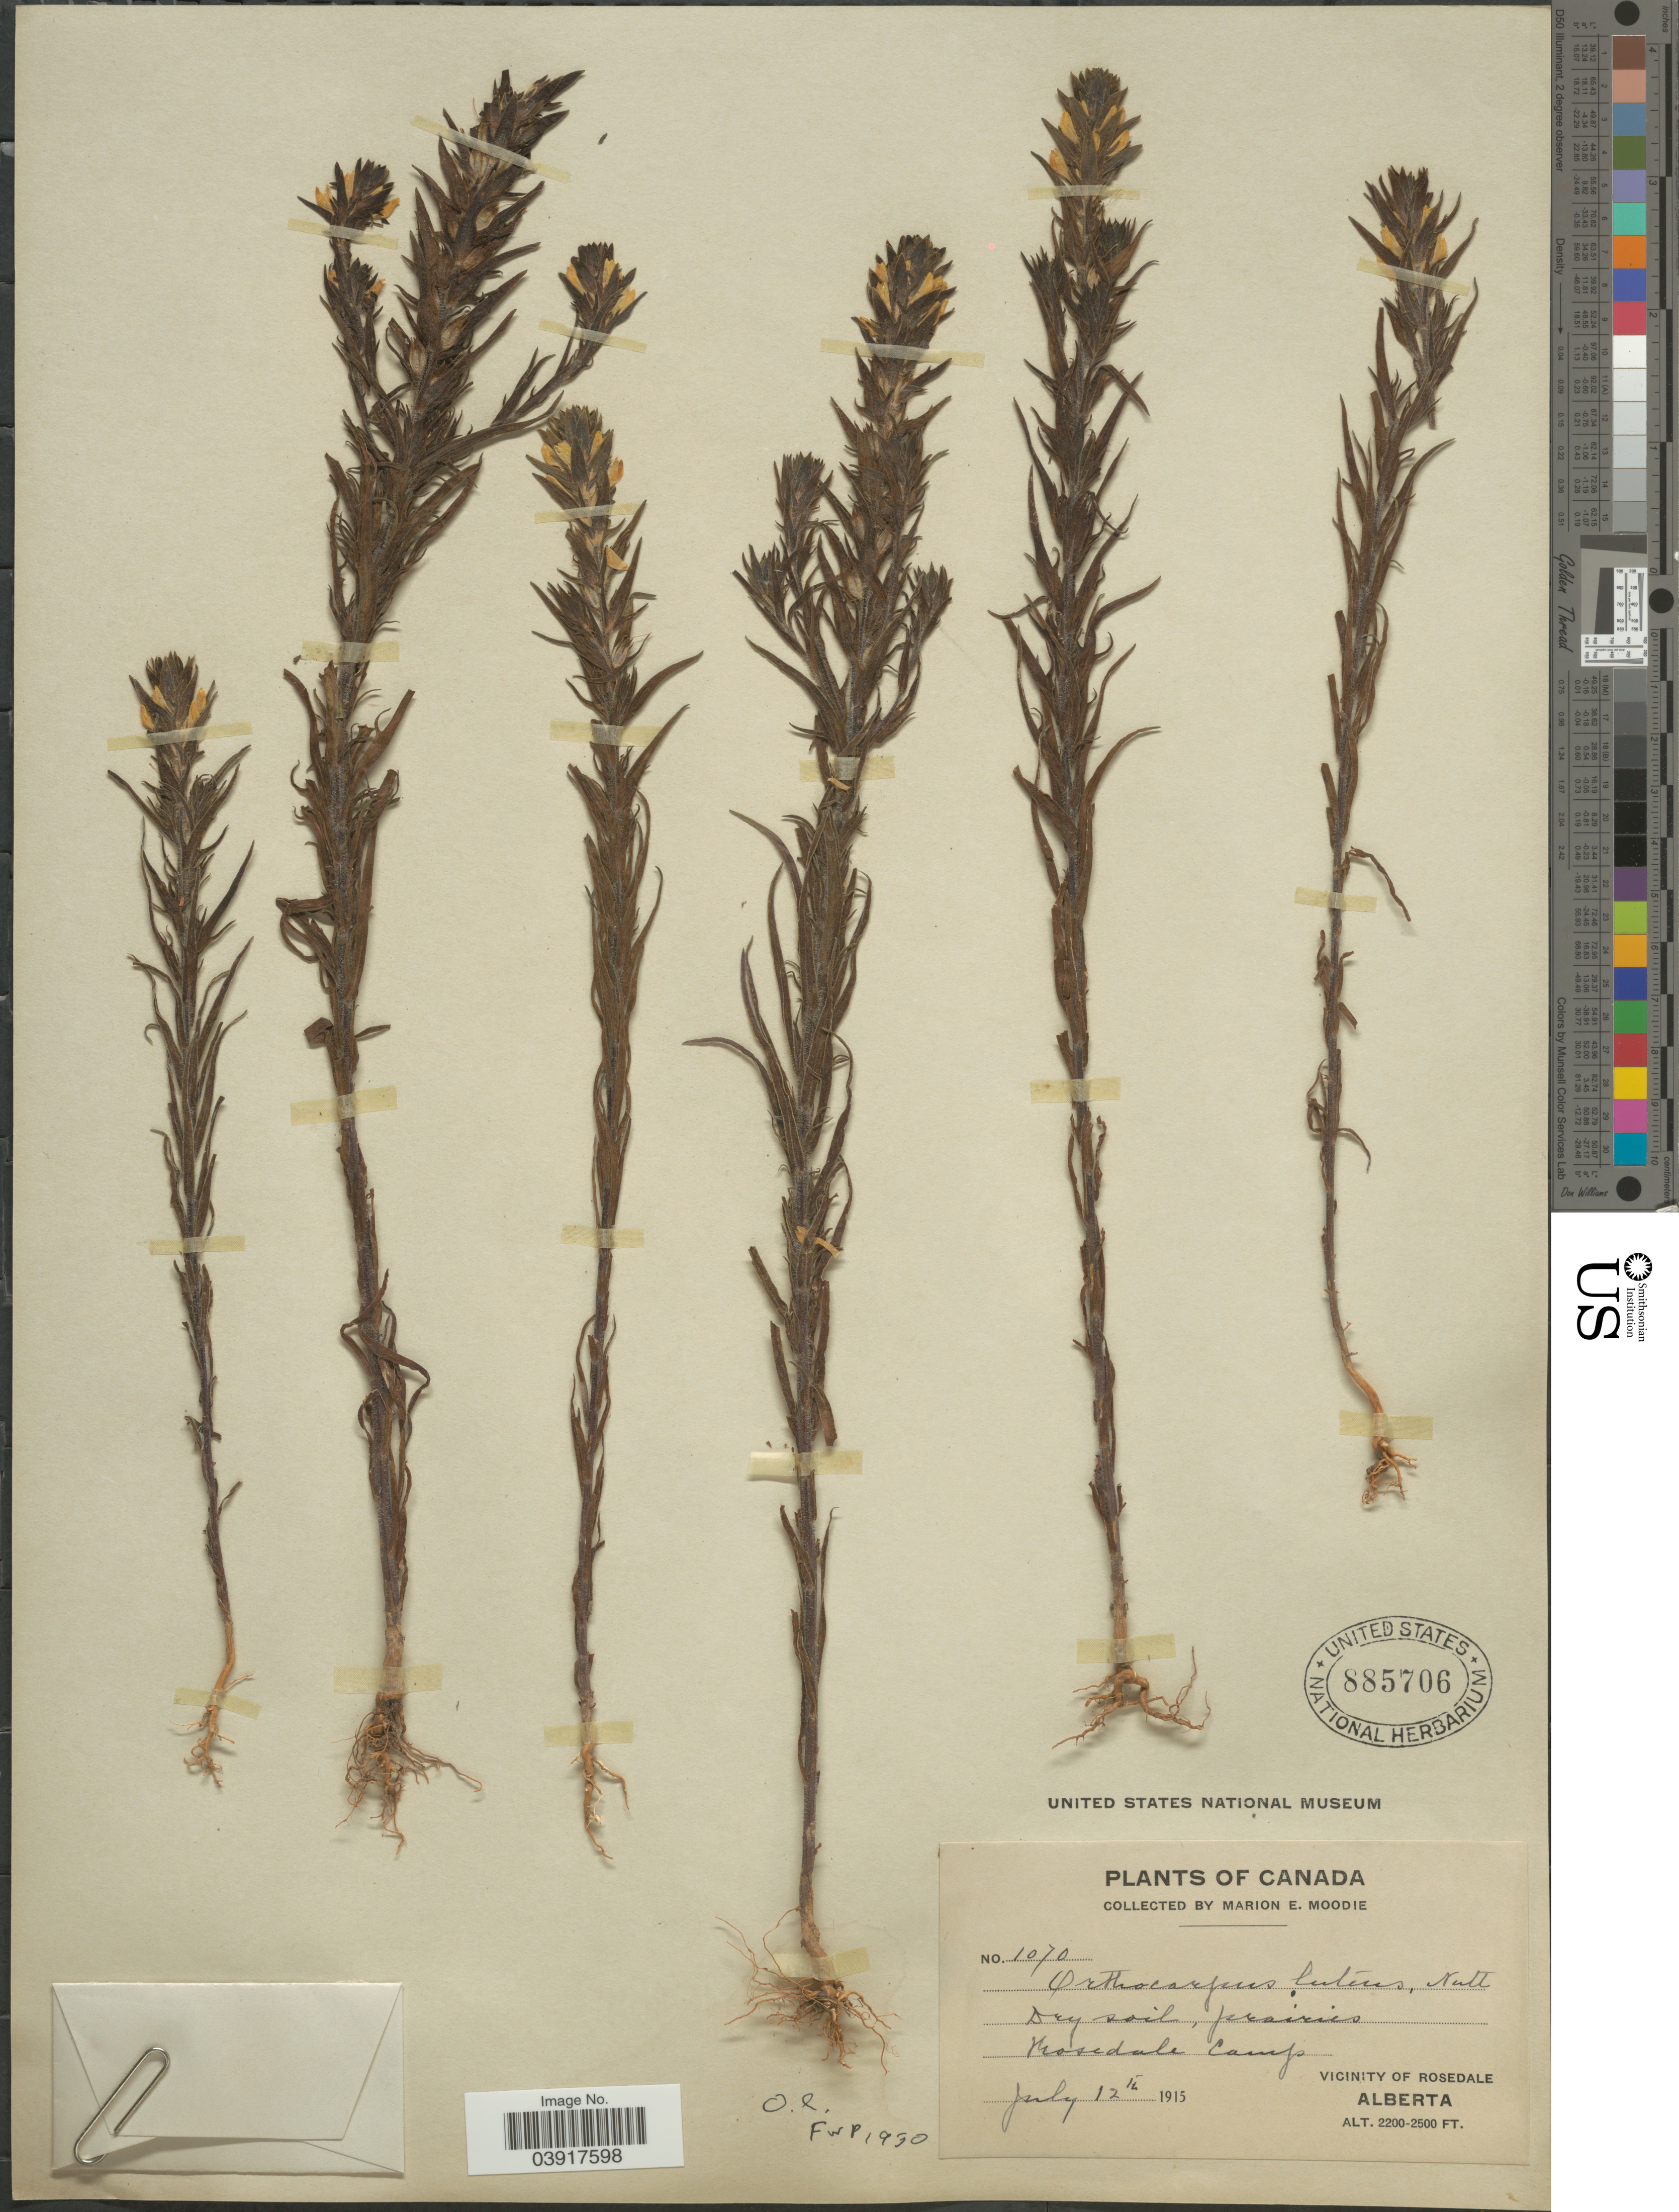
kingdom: Plantae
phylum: Tracheophyta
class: Magnoliopsida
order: Lamiales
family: Orobanchaceae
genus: Orthocarpus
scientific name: Orthocarpus luteus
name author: Nutt.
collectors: M. E. Moodie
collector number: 1070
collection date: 1915-07-12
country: Canada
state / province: Alberta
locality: Rosedale Camp. Vicinity of Rosedale.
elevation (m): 671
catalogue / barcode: US 885706